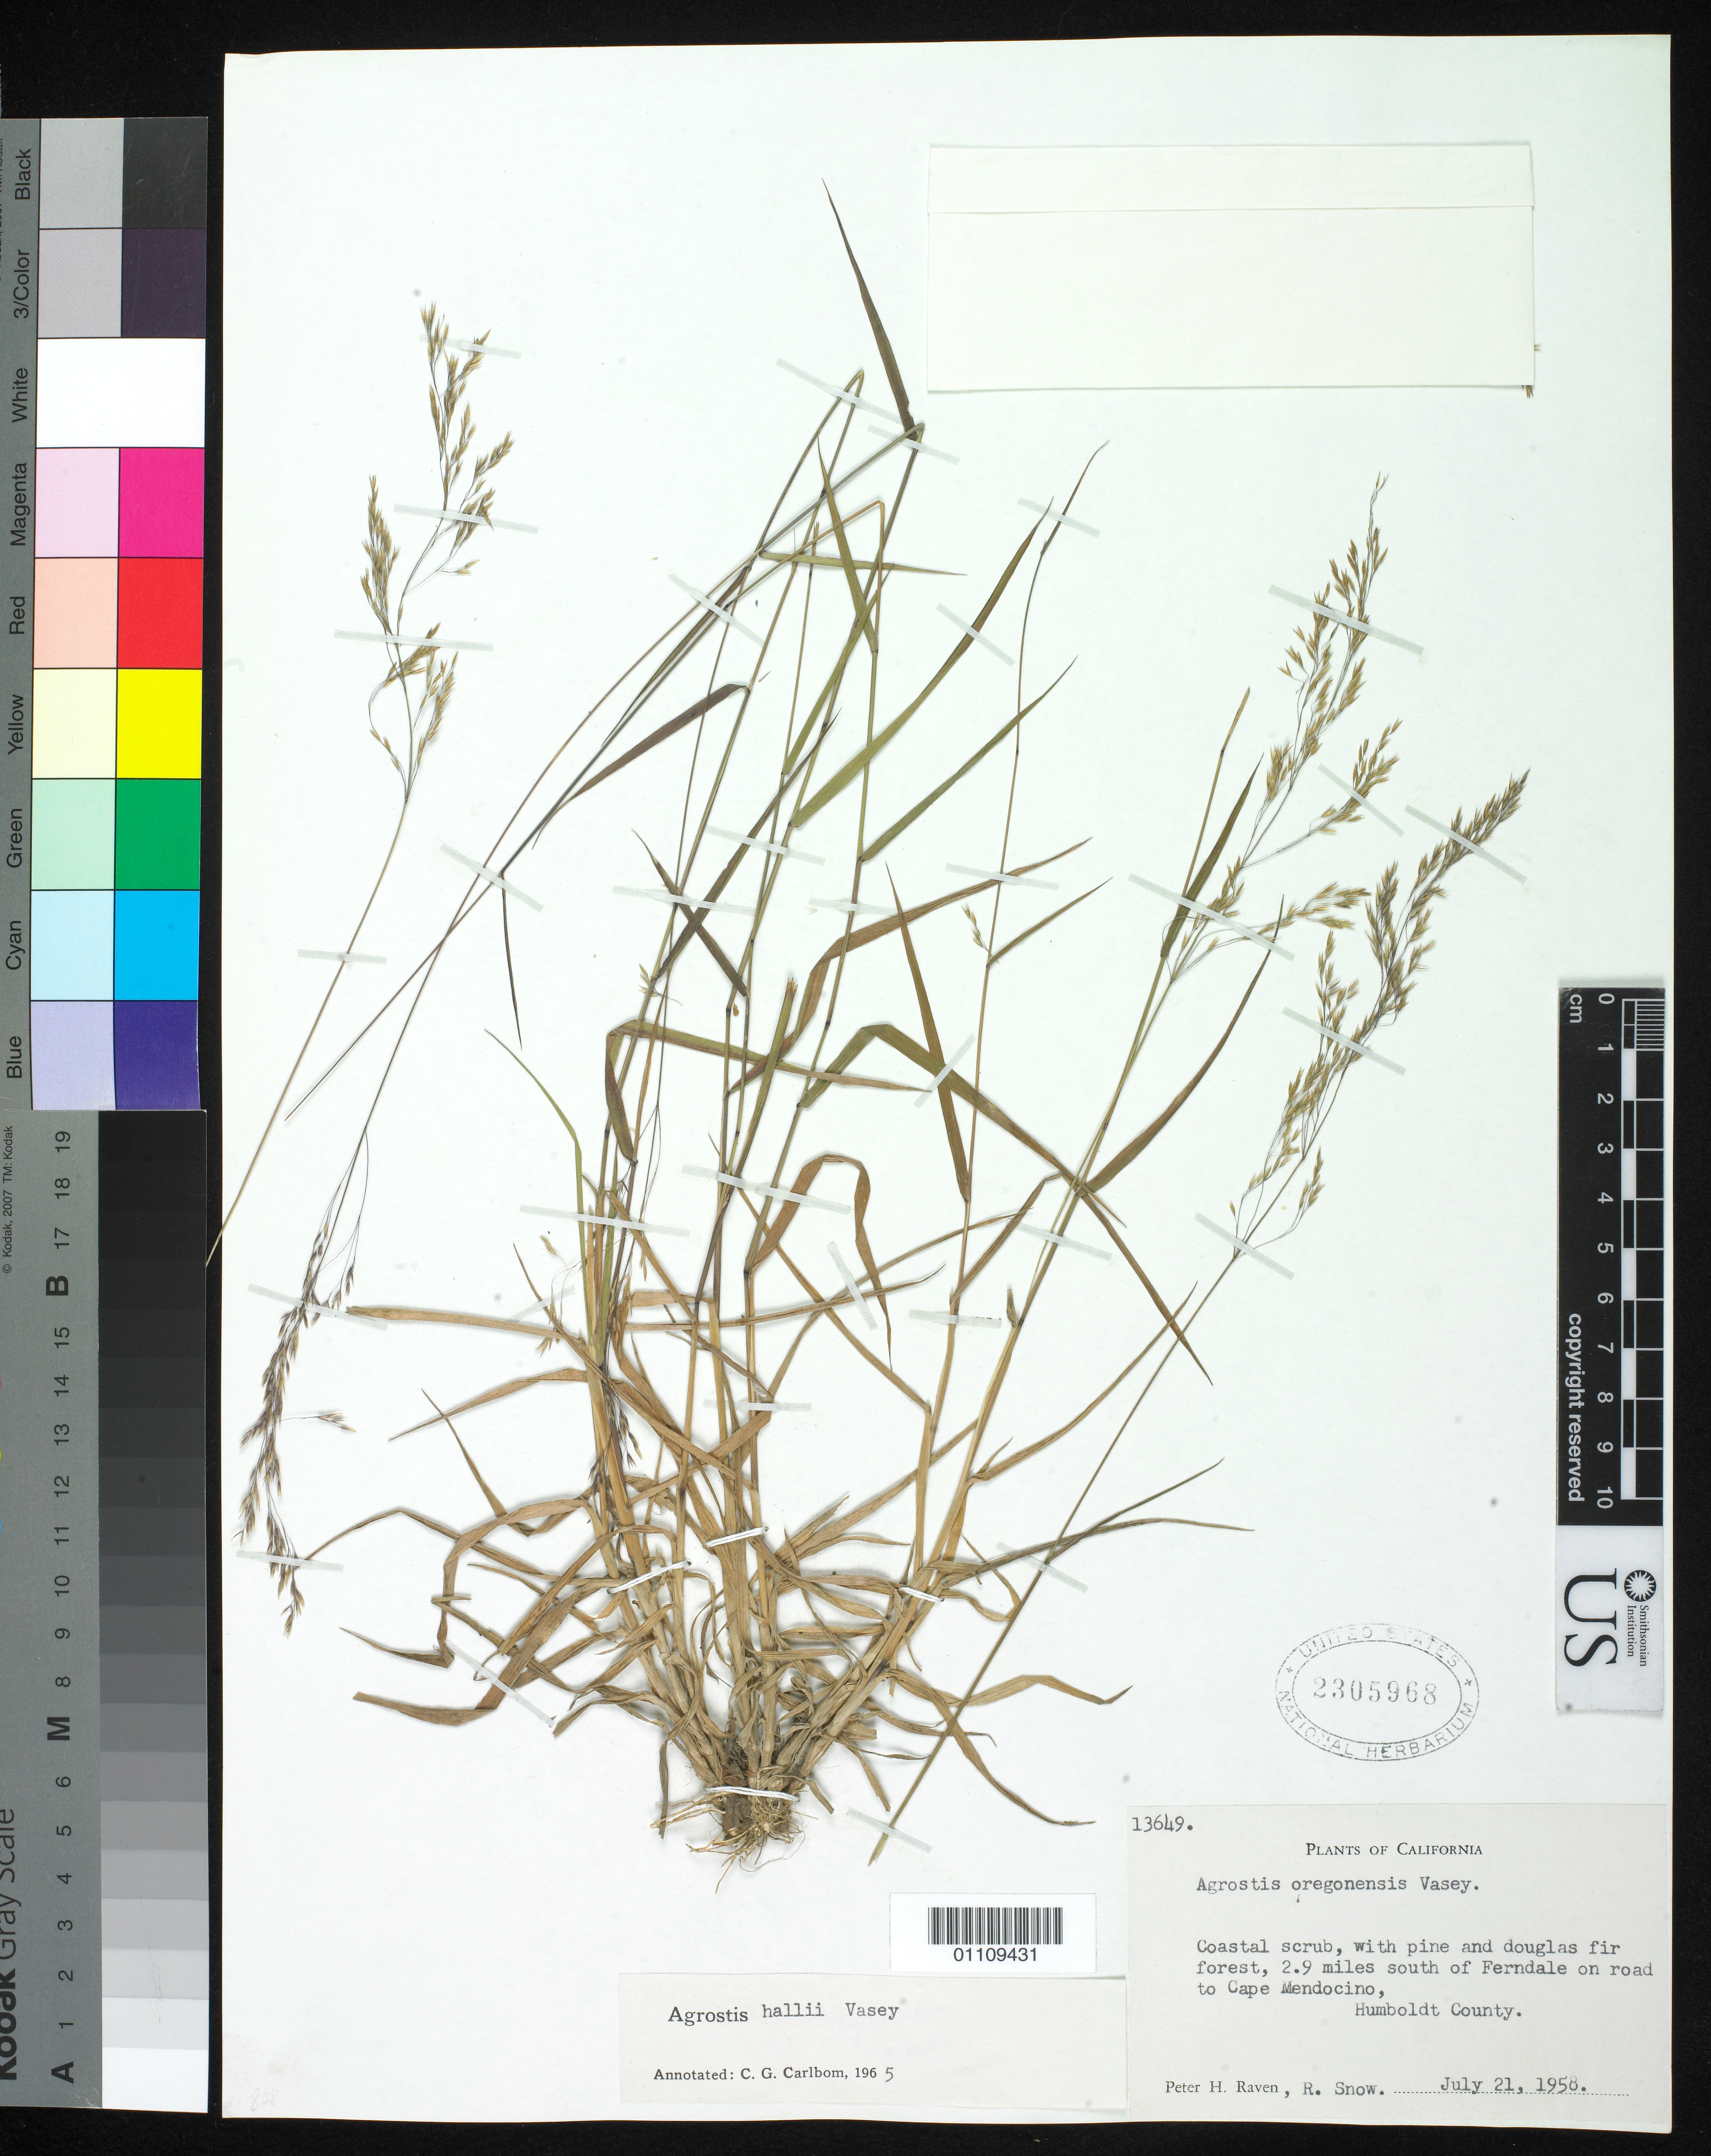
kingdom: Plantae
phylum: Tracheophyta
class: Liliopsida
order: Poales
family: Poaceae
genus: Agrostis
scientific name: Agrostis hallii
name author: Vasey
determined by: Soreng, Robert J., Research Associate (BOT), Smithsonian Institution - National Museum of Natural History (UNITED STATES)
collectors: P. H. Raven & R. Snow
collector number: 13649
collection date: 1958-07-21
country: United States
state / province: california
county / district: Humboldt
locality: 2.9 mi. S of Ferndale on road to Cape Mendocino.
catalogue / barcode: US 2305968